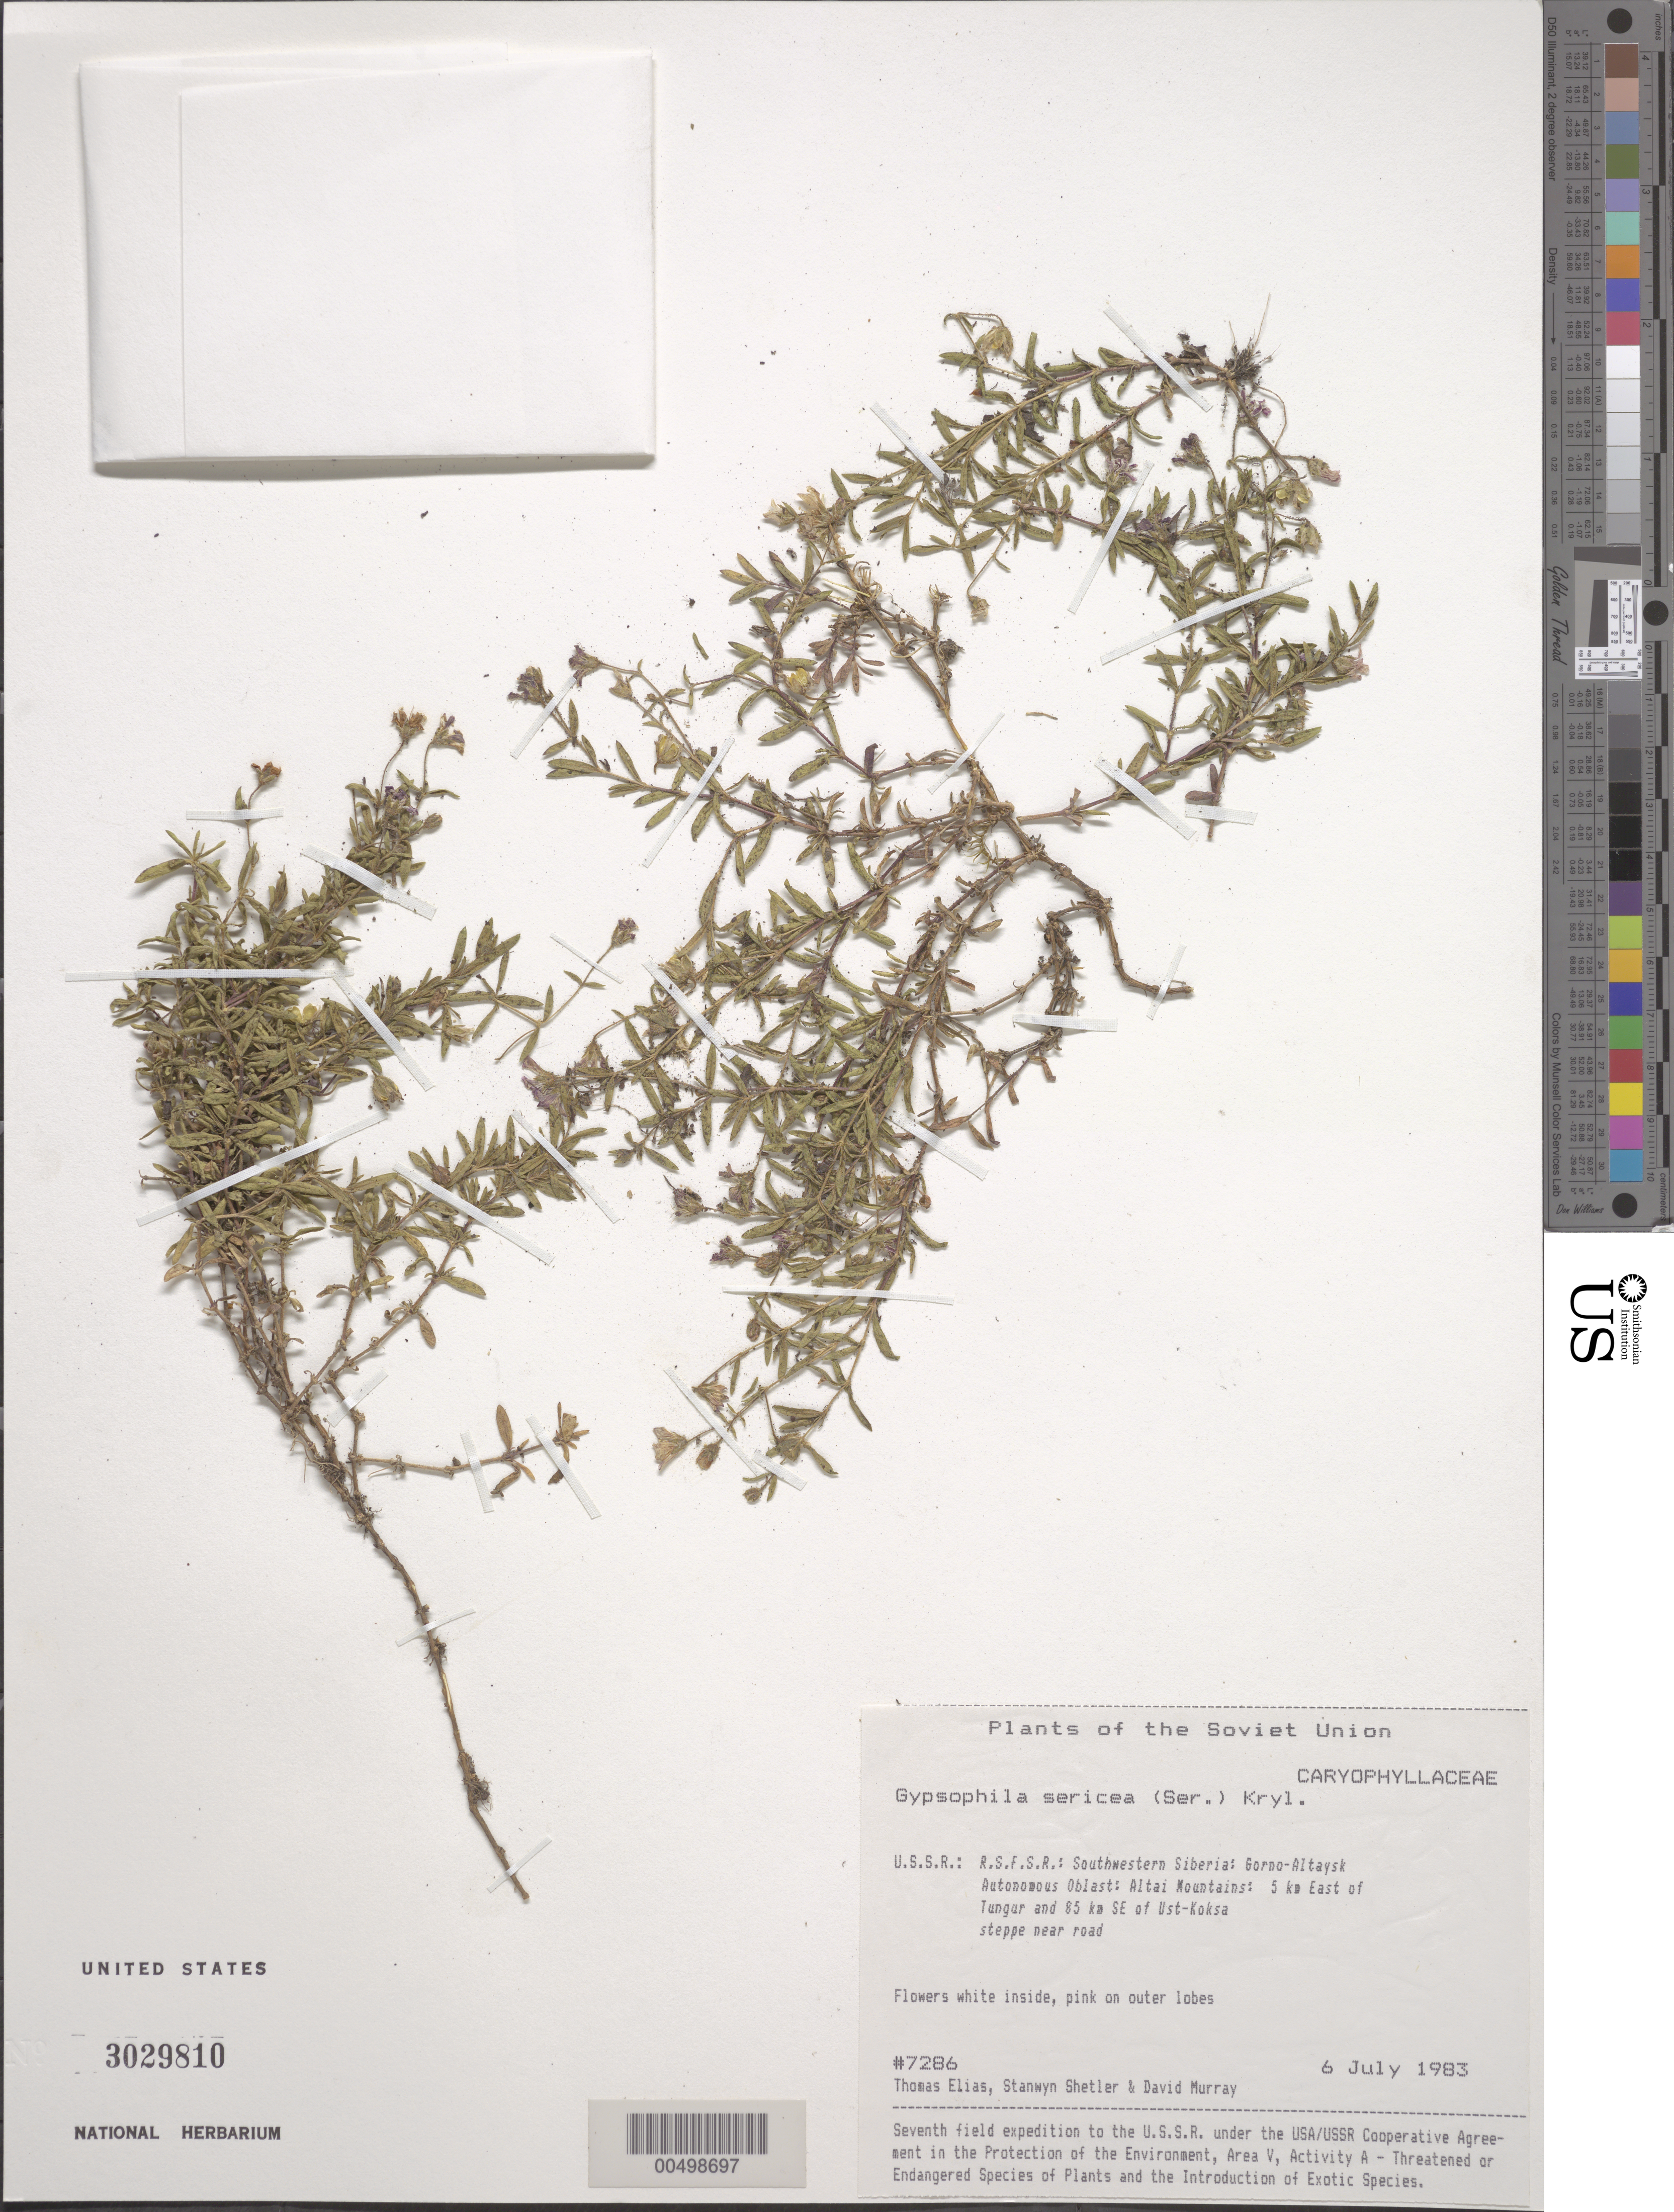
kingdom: Plantae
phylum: Tracheophyta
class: Magnoliopsida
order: Caryophyllales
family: Caryophyllaceae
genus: Heterochroa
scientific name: Heterochroa petraea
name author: Bunge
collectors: T. Elias, S. Shetler & D. F. Murray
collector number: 7286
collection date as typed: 06 Jul 1983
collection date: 1983-07-06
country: Russian Federation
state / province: Altai Republic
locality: Altai Mountains, 5 km E of Tungur and 85 km SE of Ust-Koksa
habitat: steppe near road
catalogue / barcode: US 3029810